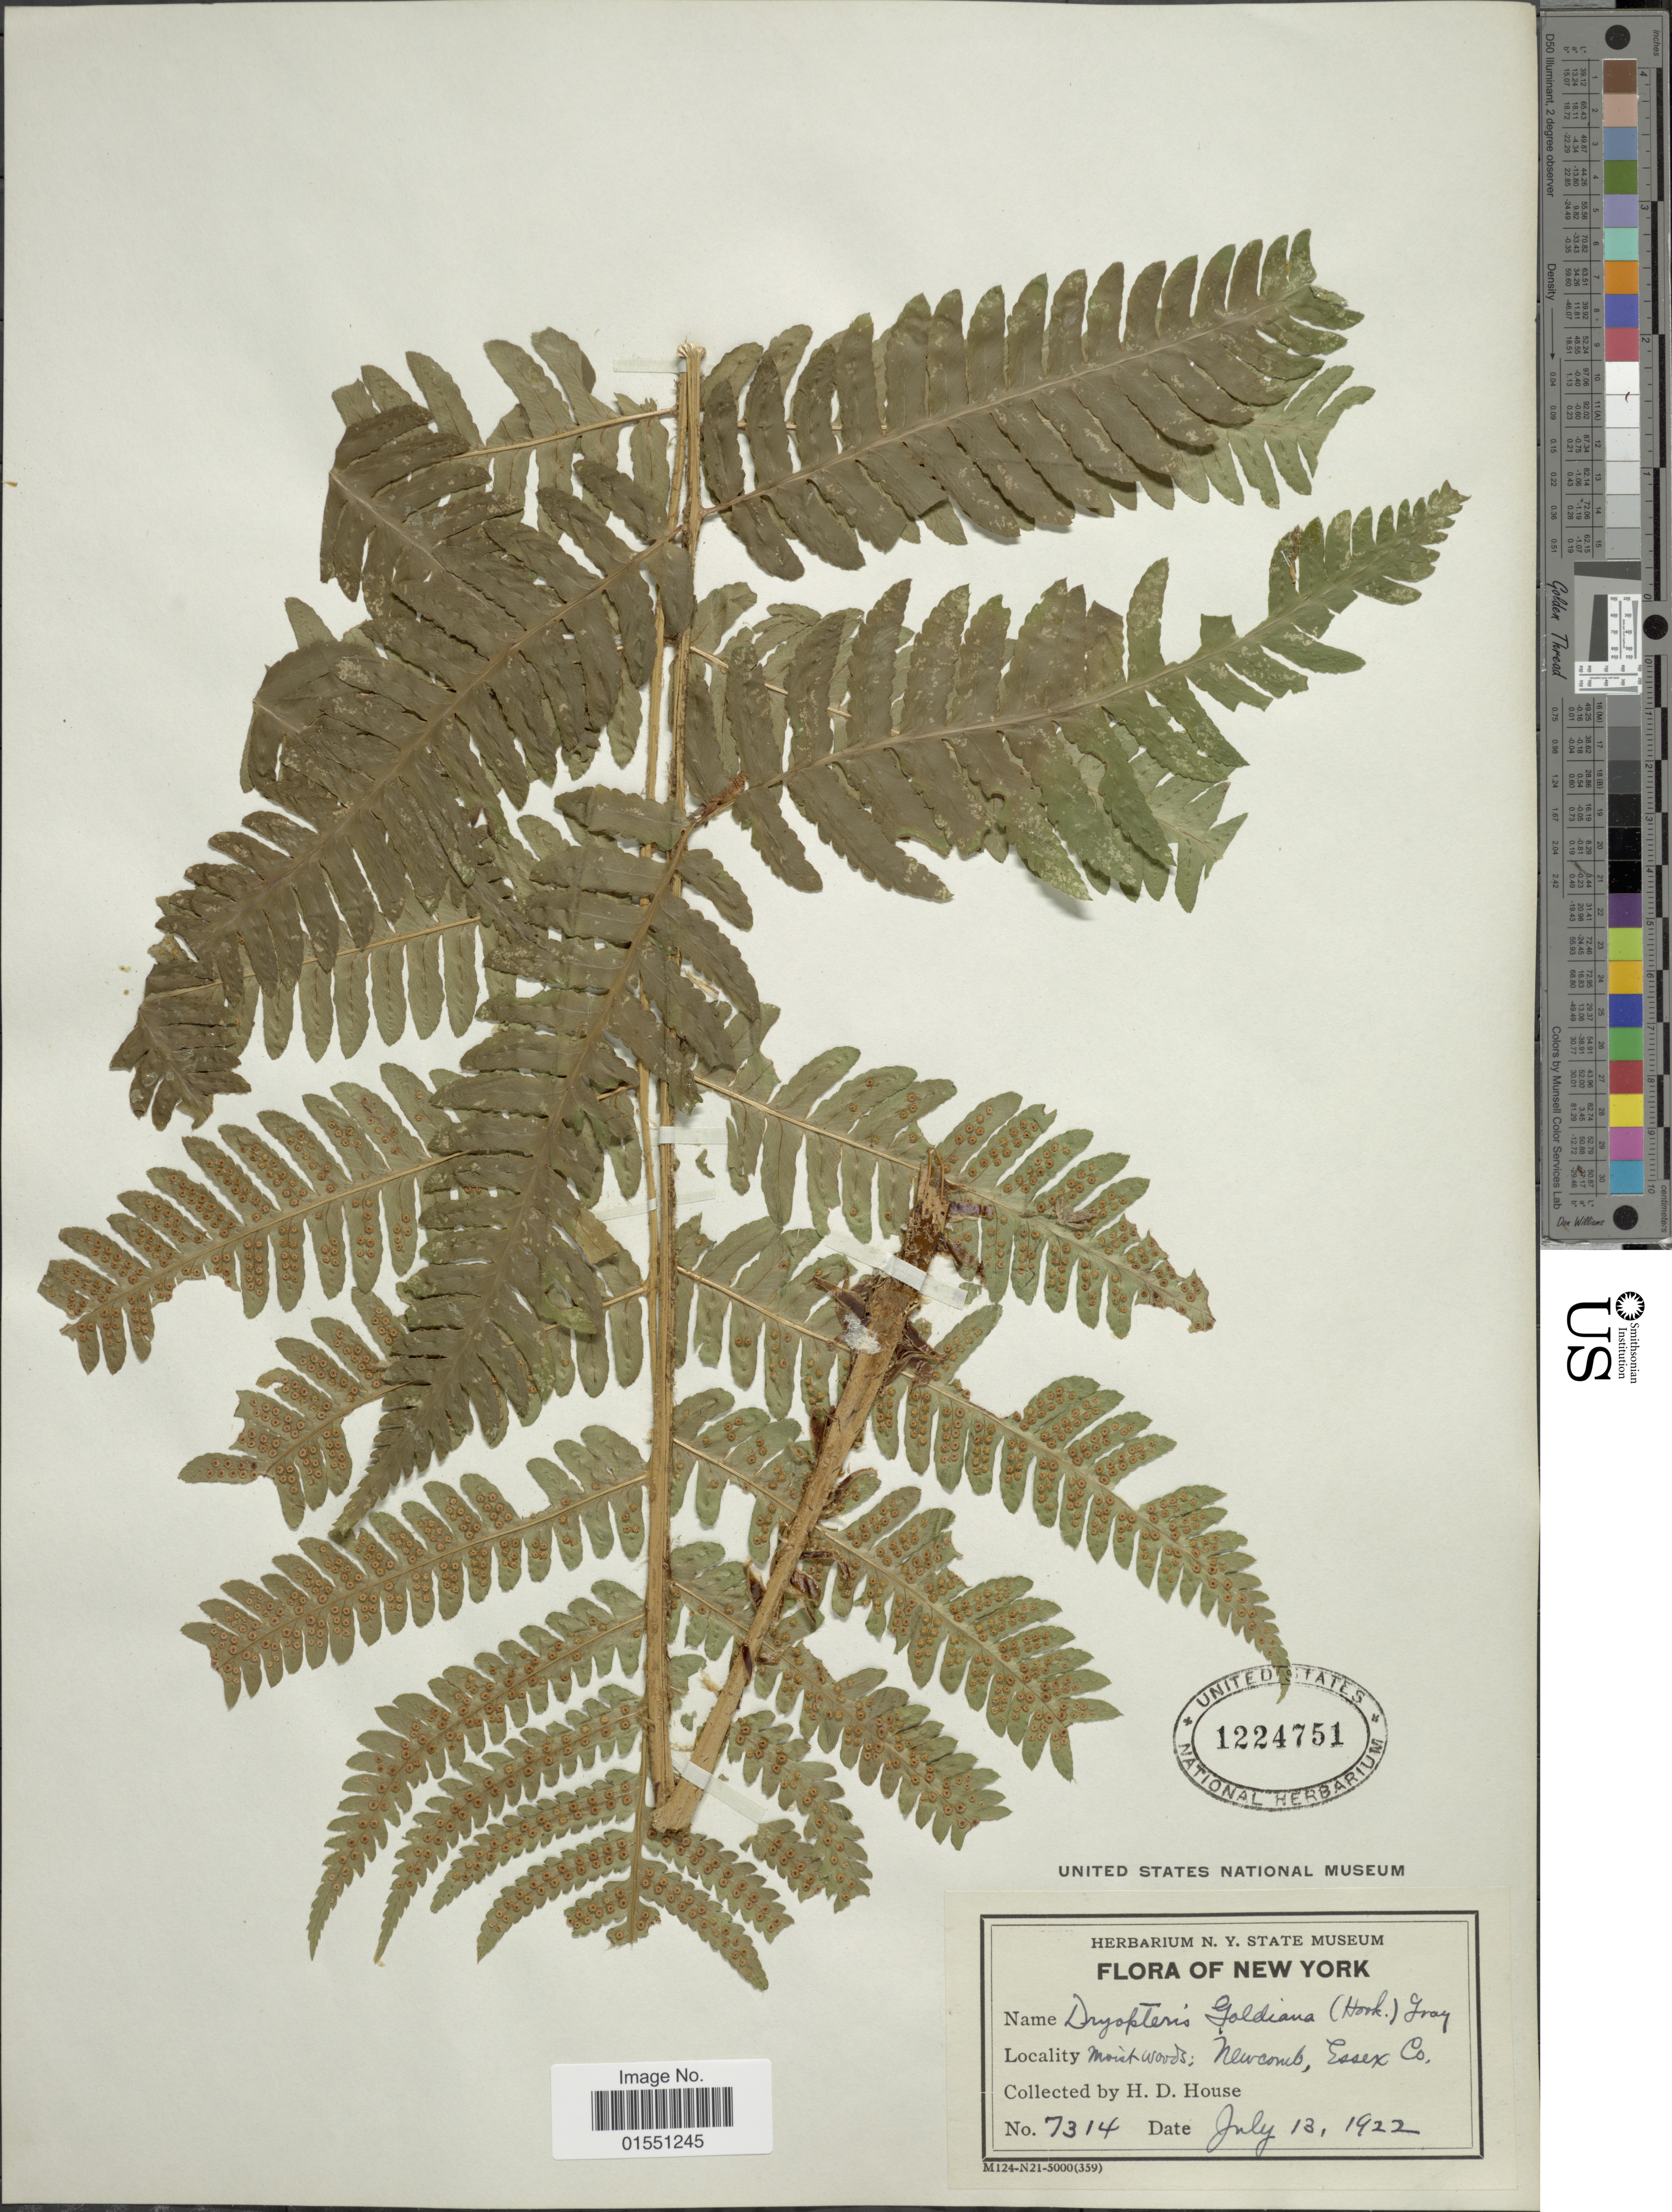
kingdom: Plantae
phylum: Tracheophyta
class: Polypodiopsida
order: Polypodiales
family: Dryopteridaceae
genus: Dryopteris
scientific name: Dryopteris goldiana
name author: (Hook. ex Goldie) A. Gray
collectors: H. D. House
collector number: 7314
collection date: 1922-07-13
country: United States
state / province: New York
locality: Newcomb, Essex Co.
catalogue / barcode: US 1224751